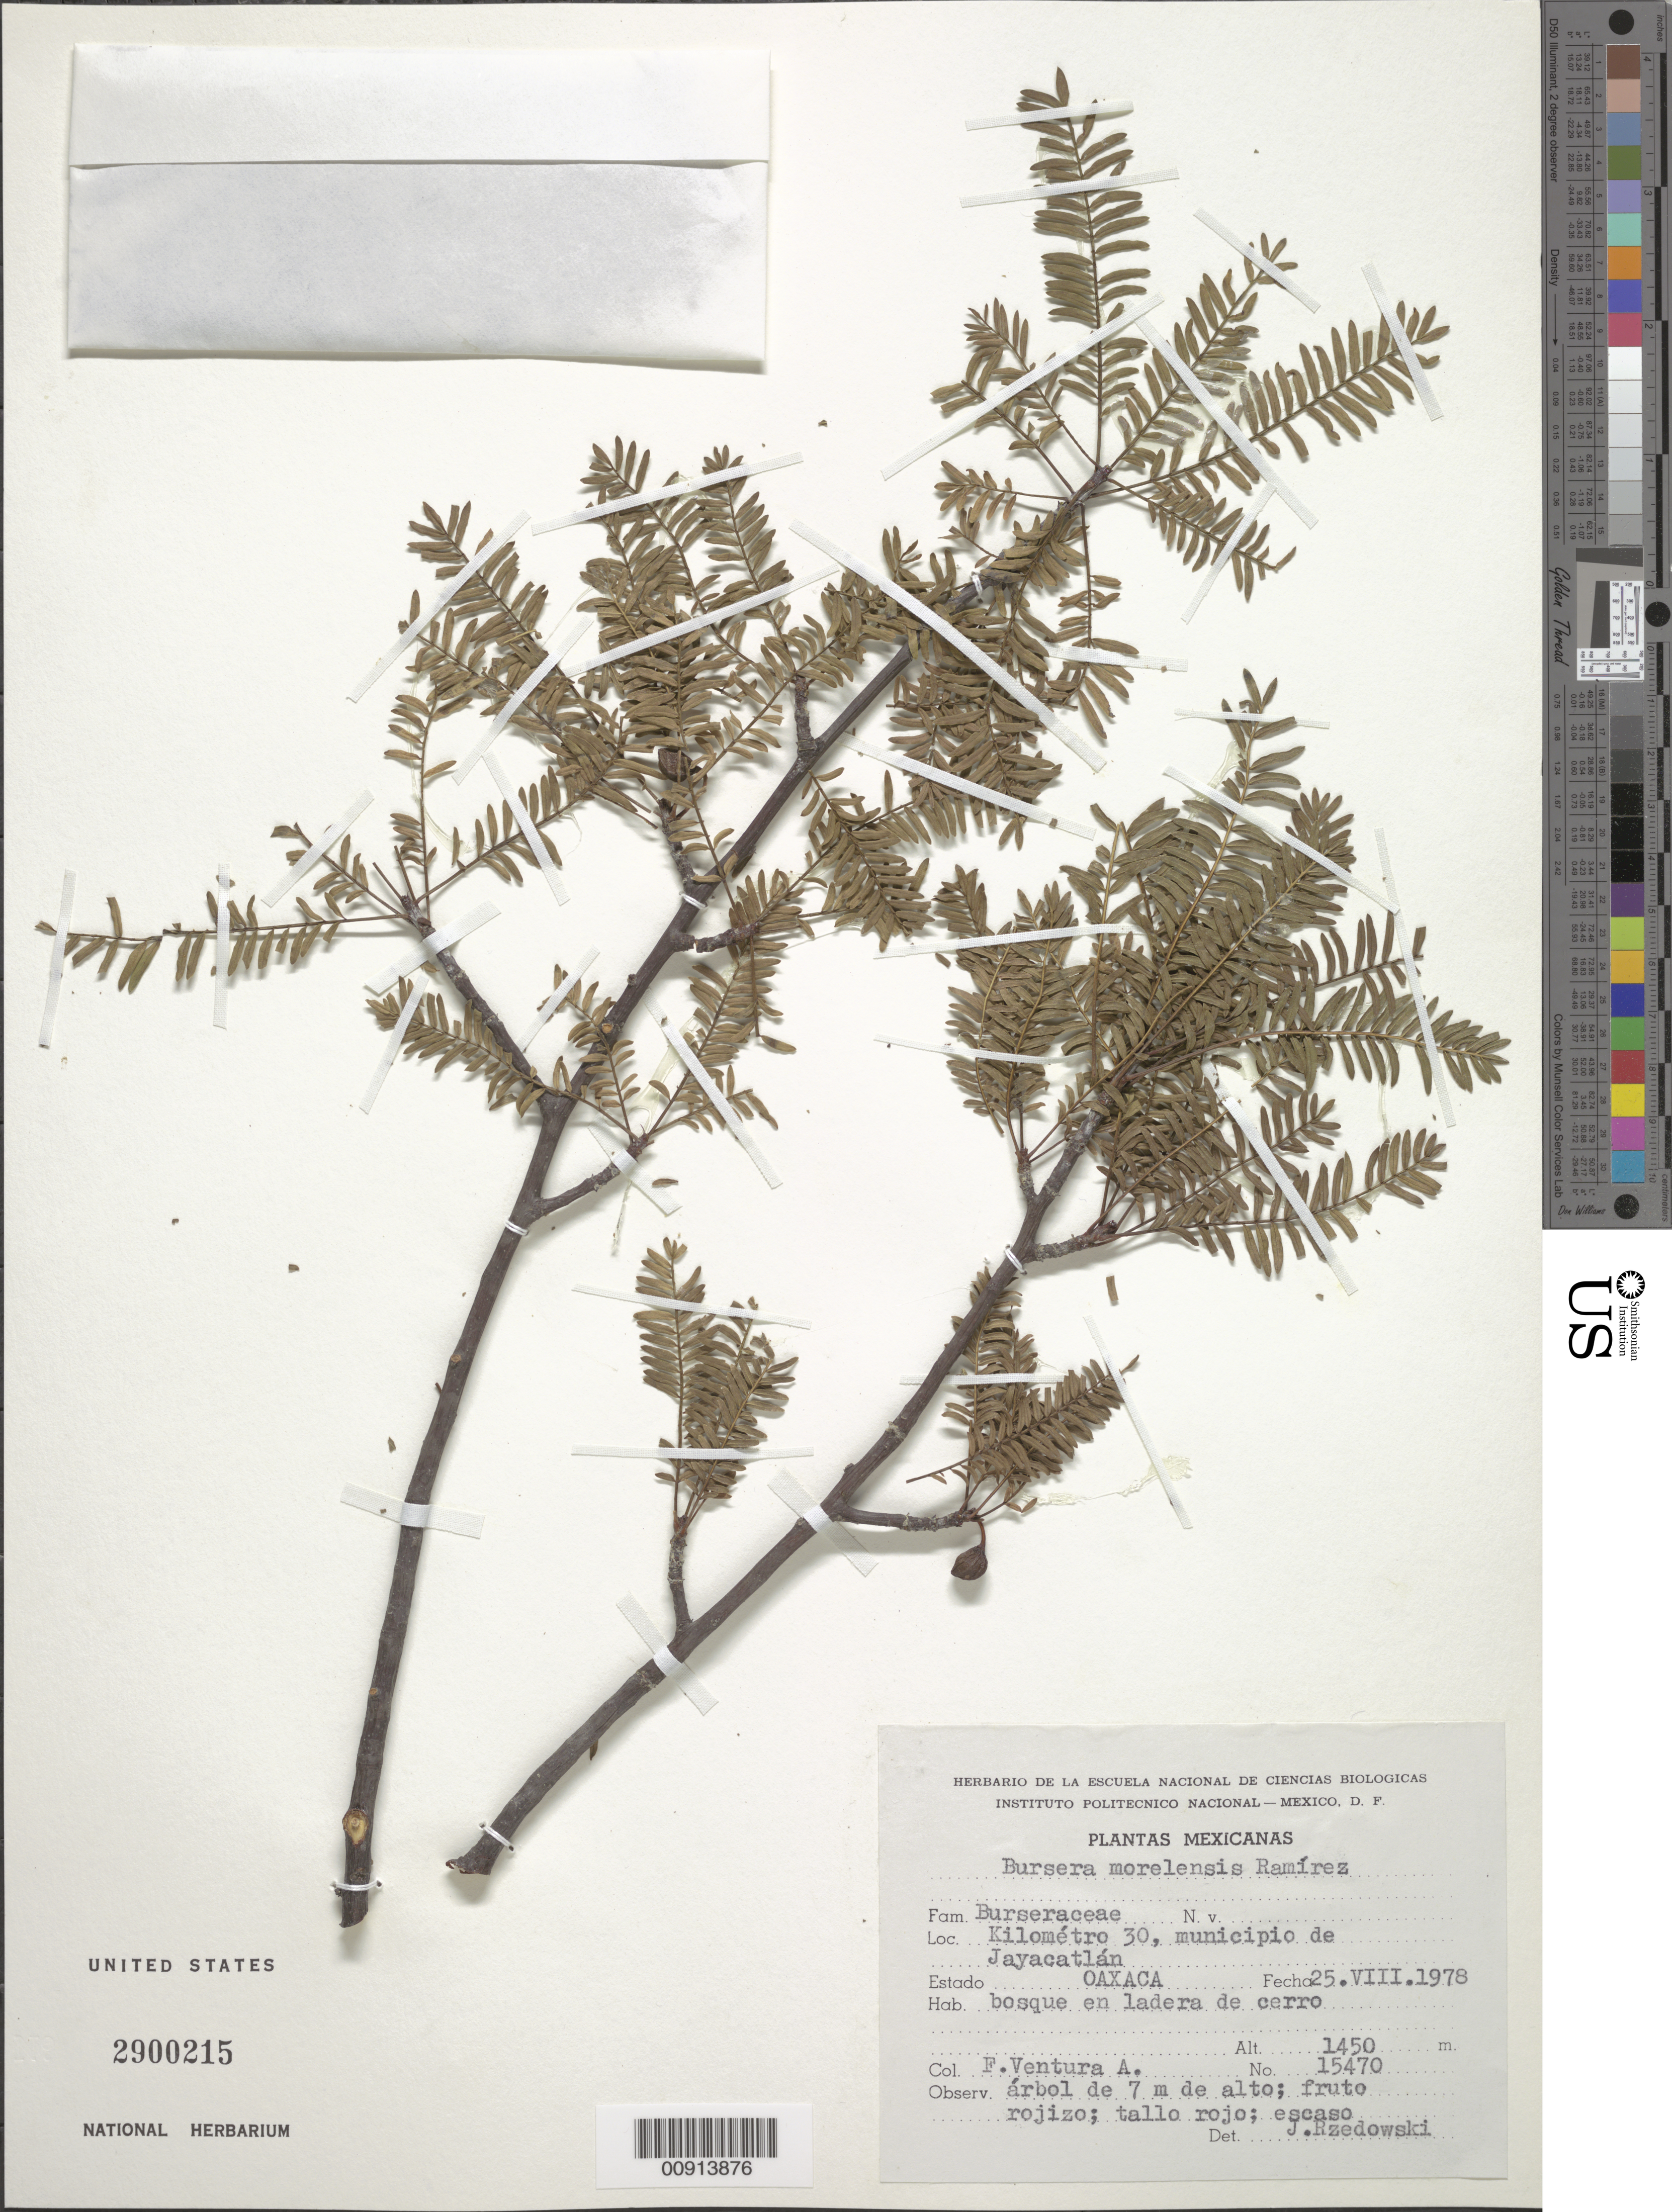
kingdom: Plantae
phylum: Tracheophyta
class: Magnoliopsida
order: Sapindales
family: Burseraceae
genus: Bursera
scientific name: Bursera morelensis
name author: Ramírez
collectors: F. Ventura A.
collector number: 15470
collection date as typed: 25 Aug 1978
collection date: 1978-08-25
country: Mexico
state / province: Oaxaca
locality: Kilómetro 30, municipio de Jayacatlán, Estado Oaxaca.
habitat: Bosque en ladera de cerro.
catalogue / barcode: US 2900215